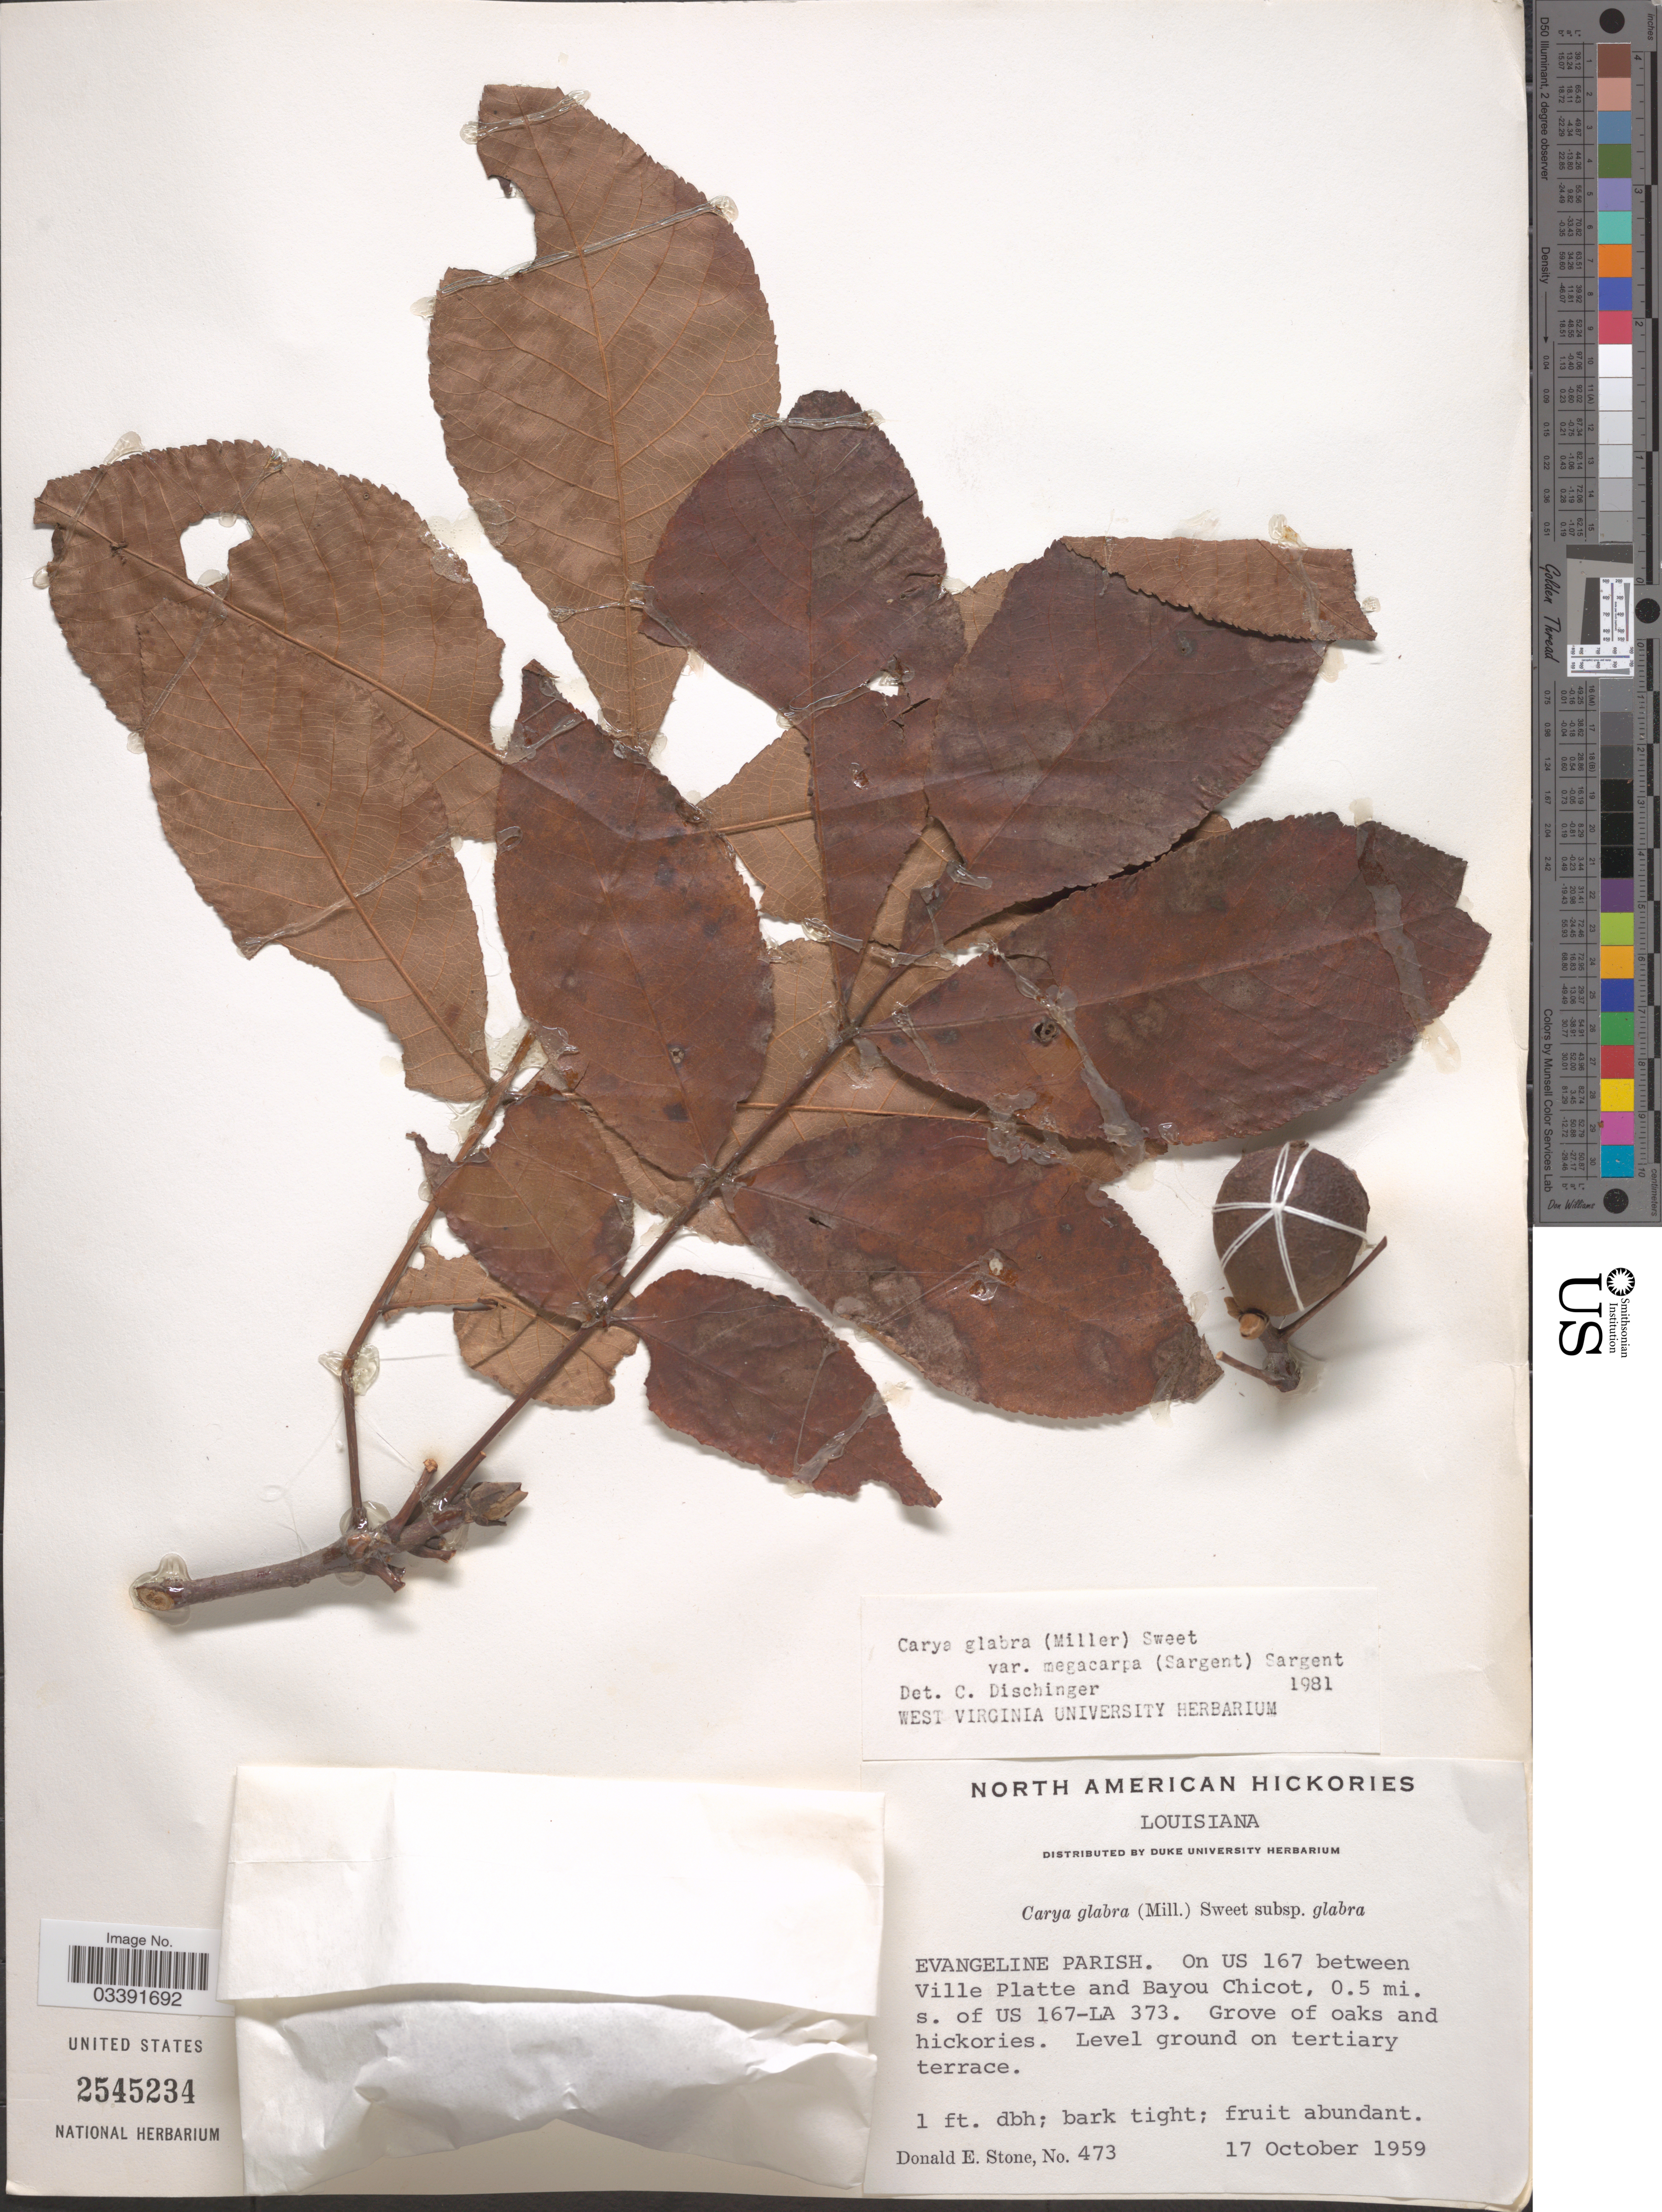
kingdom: Plantae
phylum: Tracheophyta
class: Magnoliopsida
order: Fagales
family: Juglandaceae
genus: Carya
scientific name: Carya glabra var. megacarpa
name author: (Sarg.) Sarg.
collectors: D. Stone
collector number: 473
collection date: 1959-10-17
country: United States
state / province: Louisiana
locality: Evangeline Parish. On US 167 between Ville Platte and Bayou Chicot, 0.5 mi. s. of US 167-LA 373.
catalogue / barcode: US 2545234